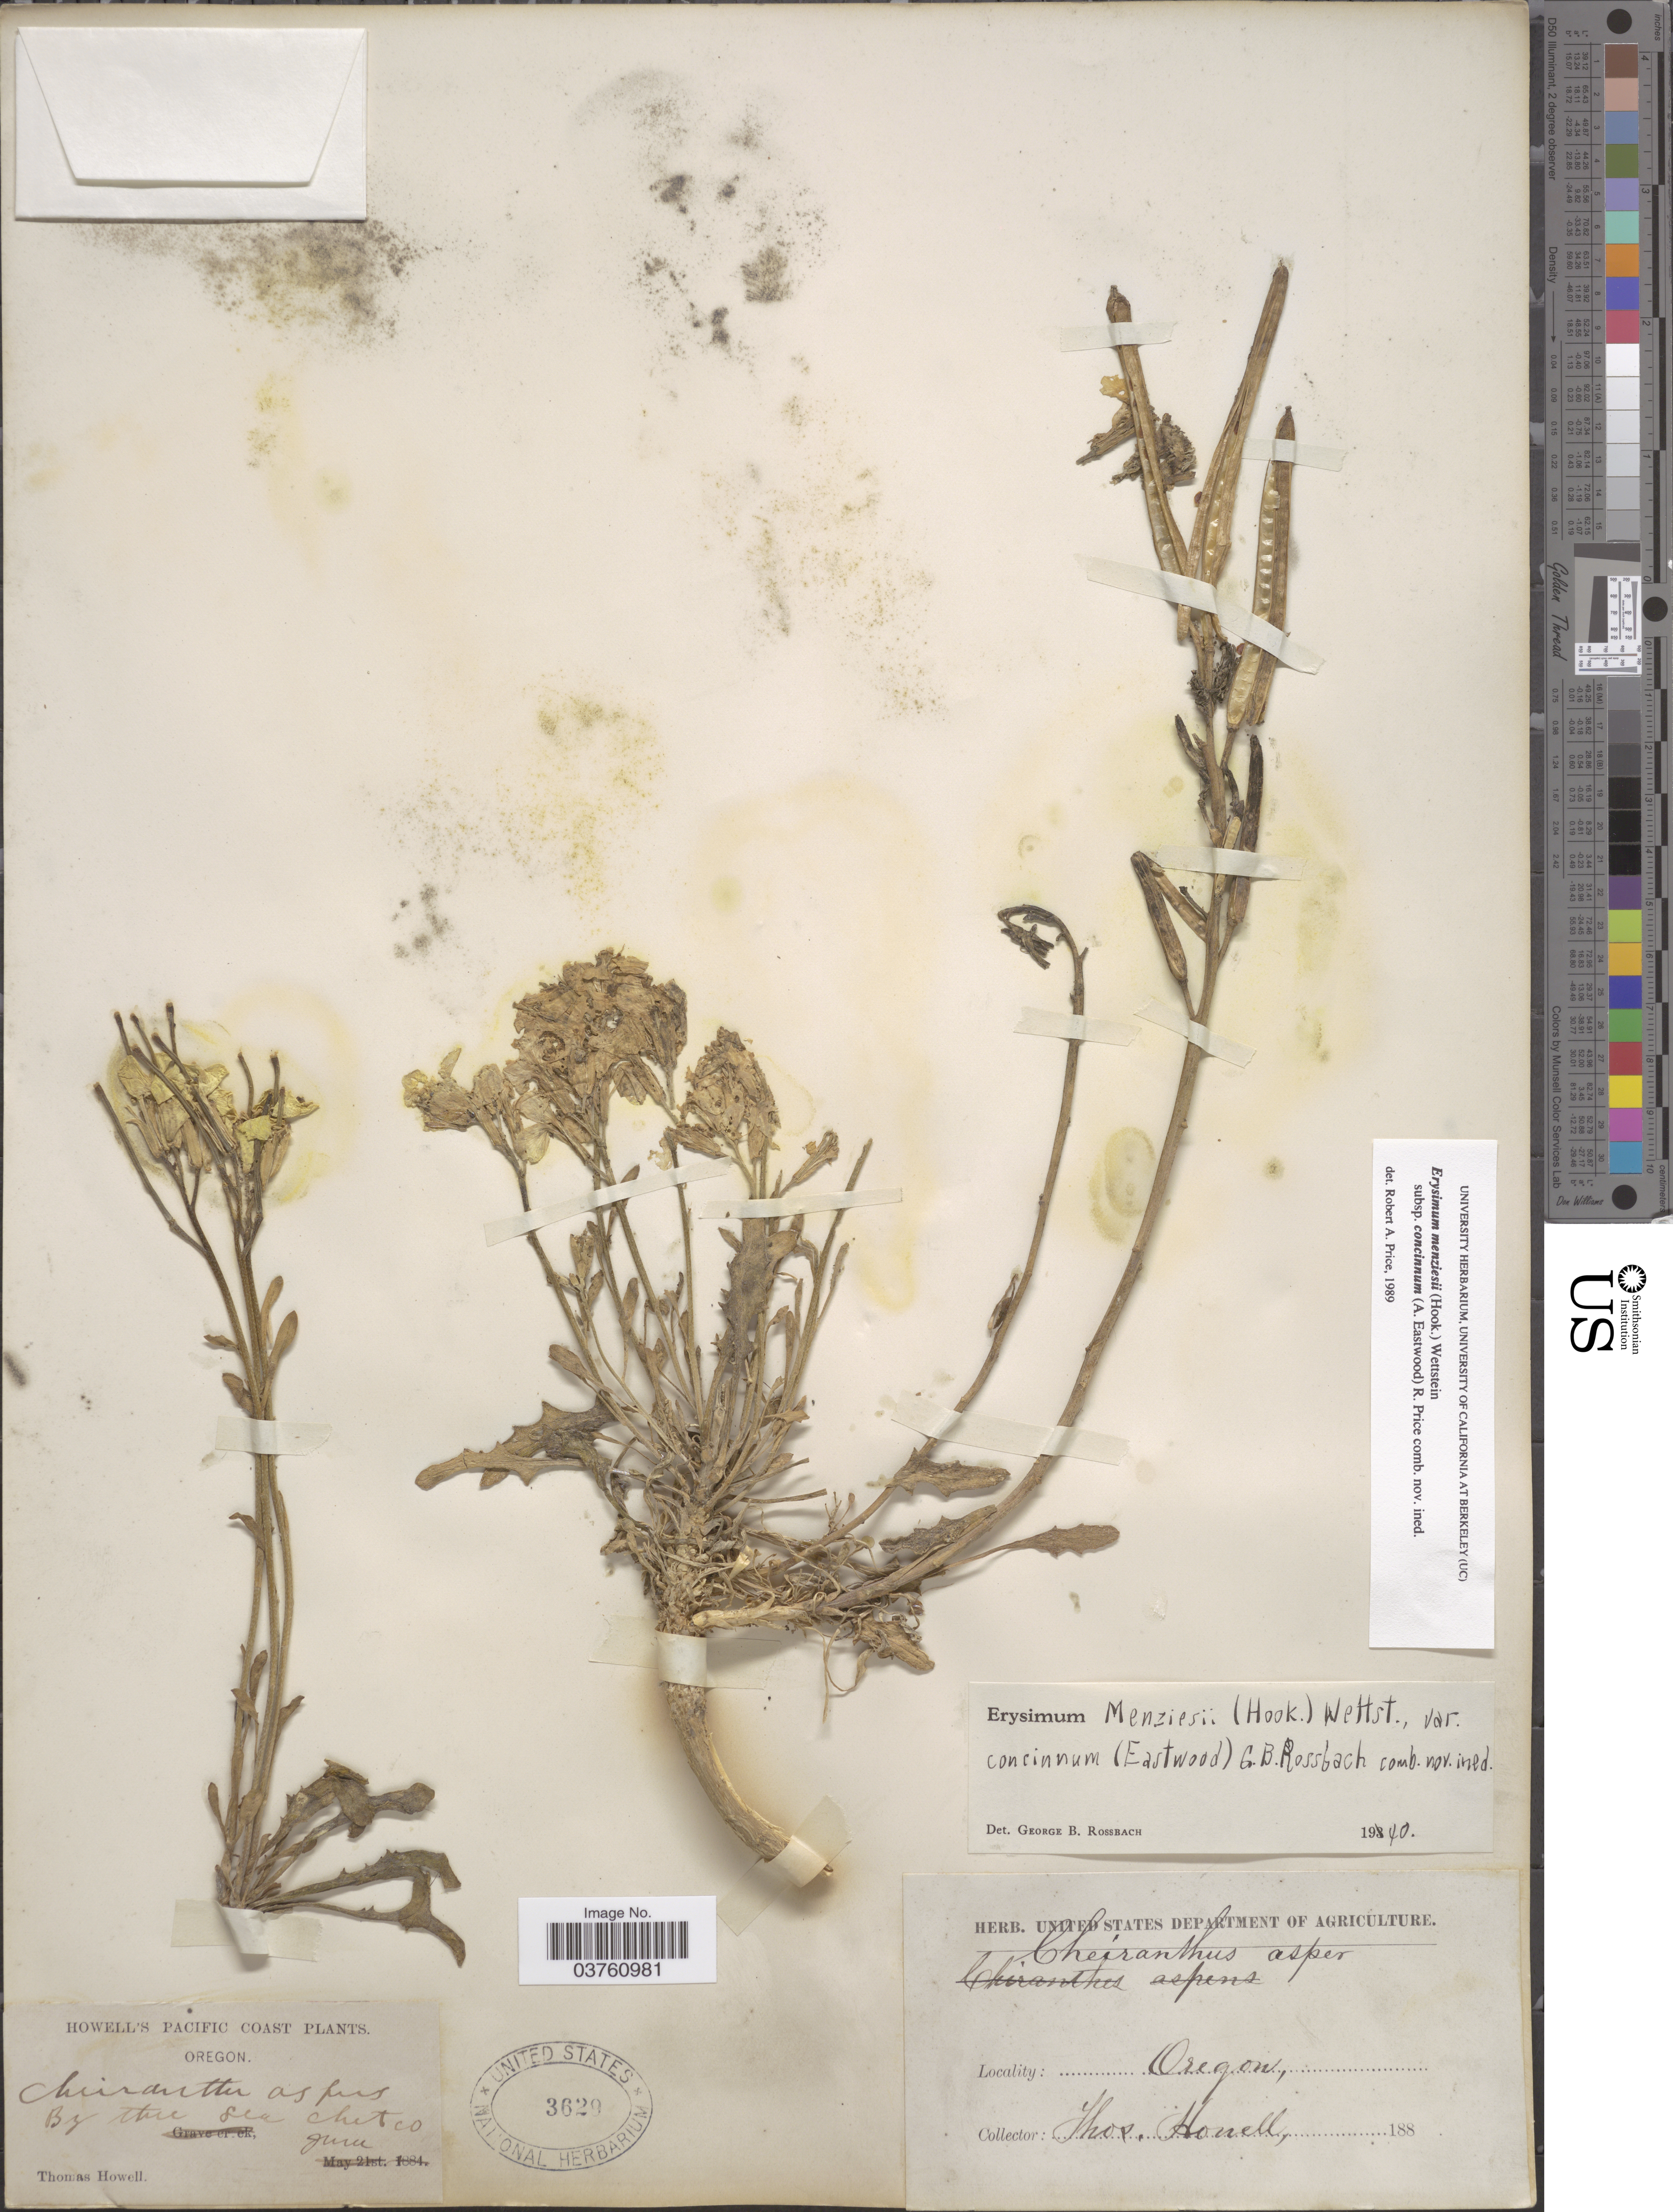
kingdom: Plantae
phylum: Tracheophyta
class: Magnoliopsida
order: Brassicales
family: Brassicaceae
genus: Erysimum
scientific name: Erysimum menziesii subsp. concinnum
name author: (Eastw.) R. Price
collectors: T. Howell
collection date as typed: June 188.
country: United States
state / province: Oregon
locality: Howell's Pacific Coast. By the sea. Chetco.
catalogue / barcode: US 3629